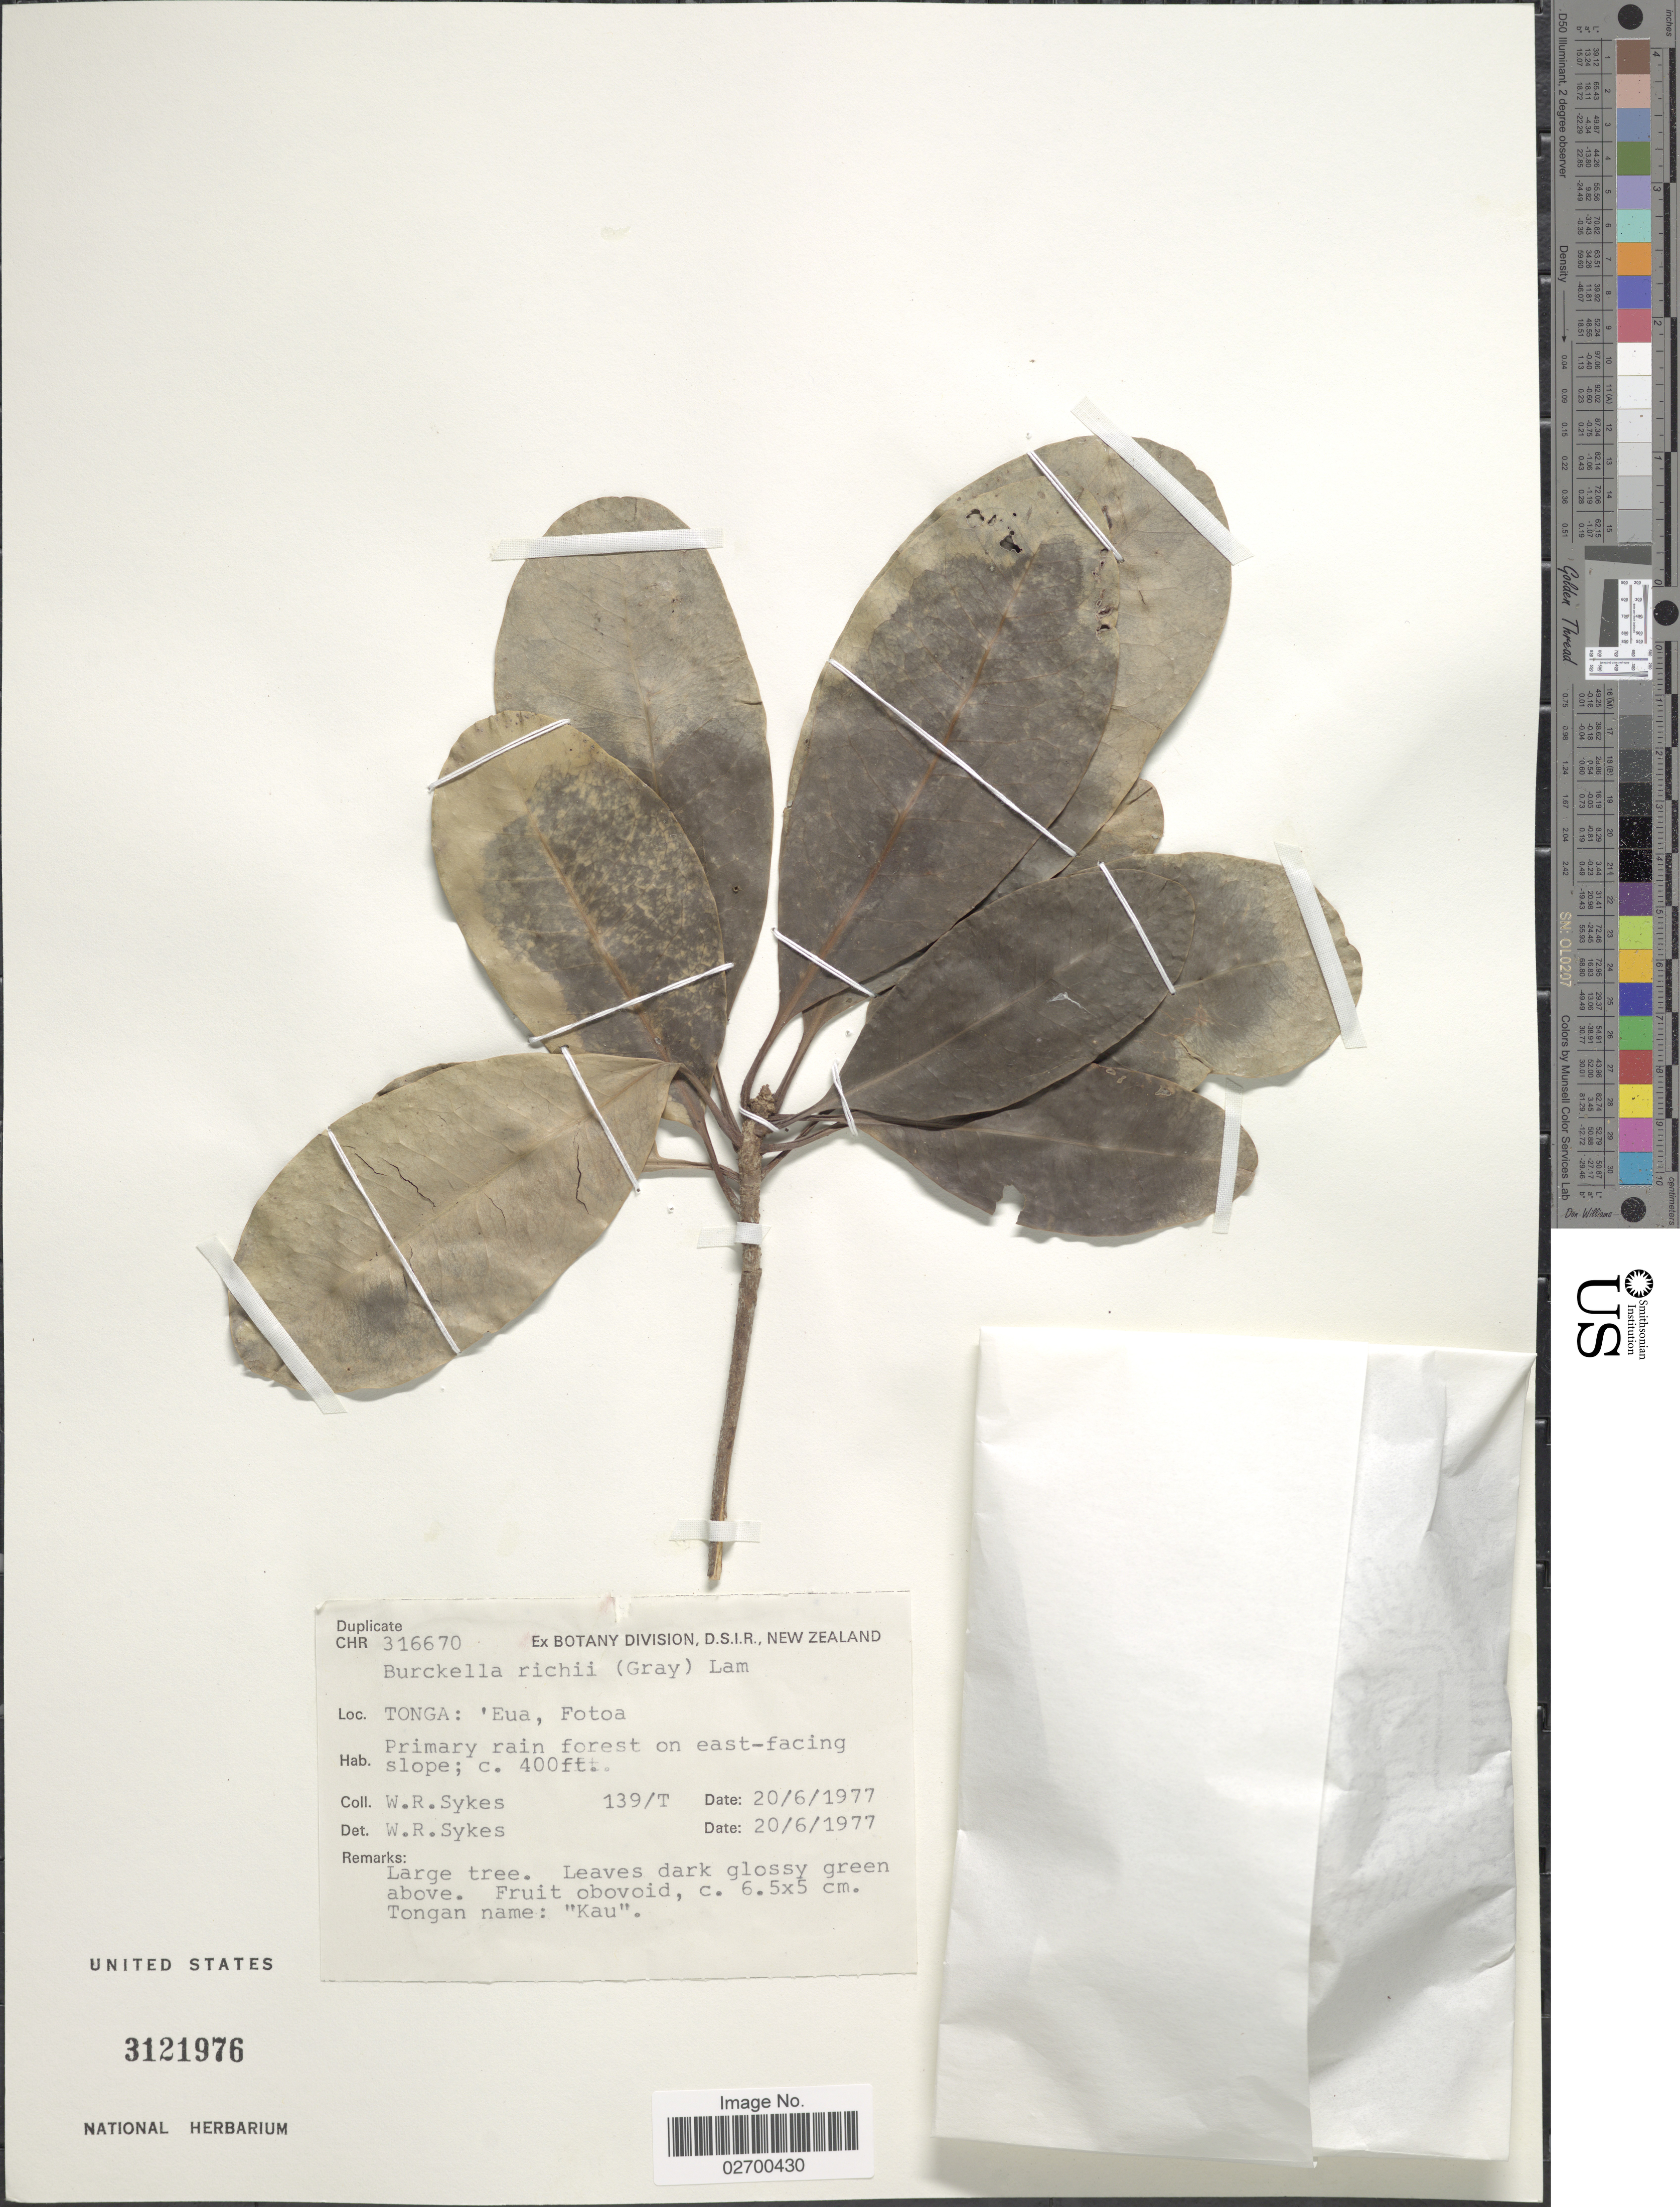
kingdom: Plantae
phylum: Tracheophyta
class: Magnoliopsida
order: Ericales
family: Sapotaceae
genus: Burckella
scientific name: Burckella richii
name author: (A. Gray) H.J. Lam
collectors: W. R. Sykes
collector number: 139/T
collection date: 1977-06-20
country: Tonga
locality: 'Eua, Fotoa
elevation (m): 122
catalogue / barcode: US 3121976